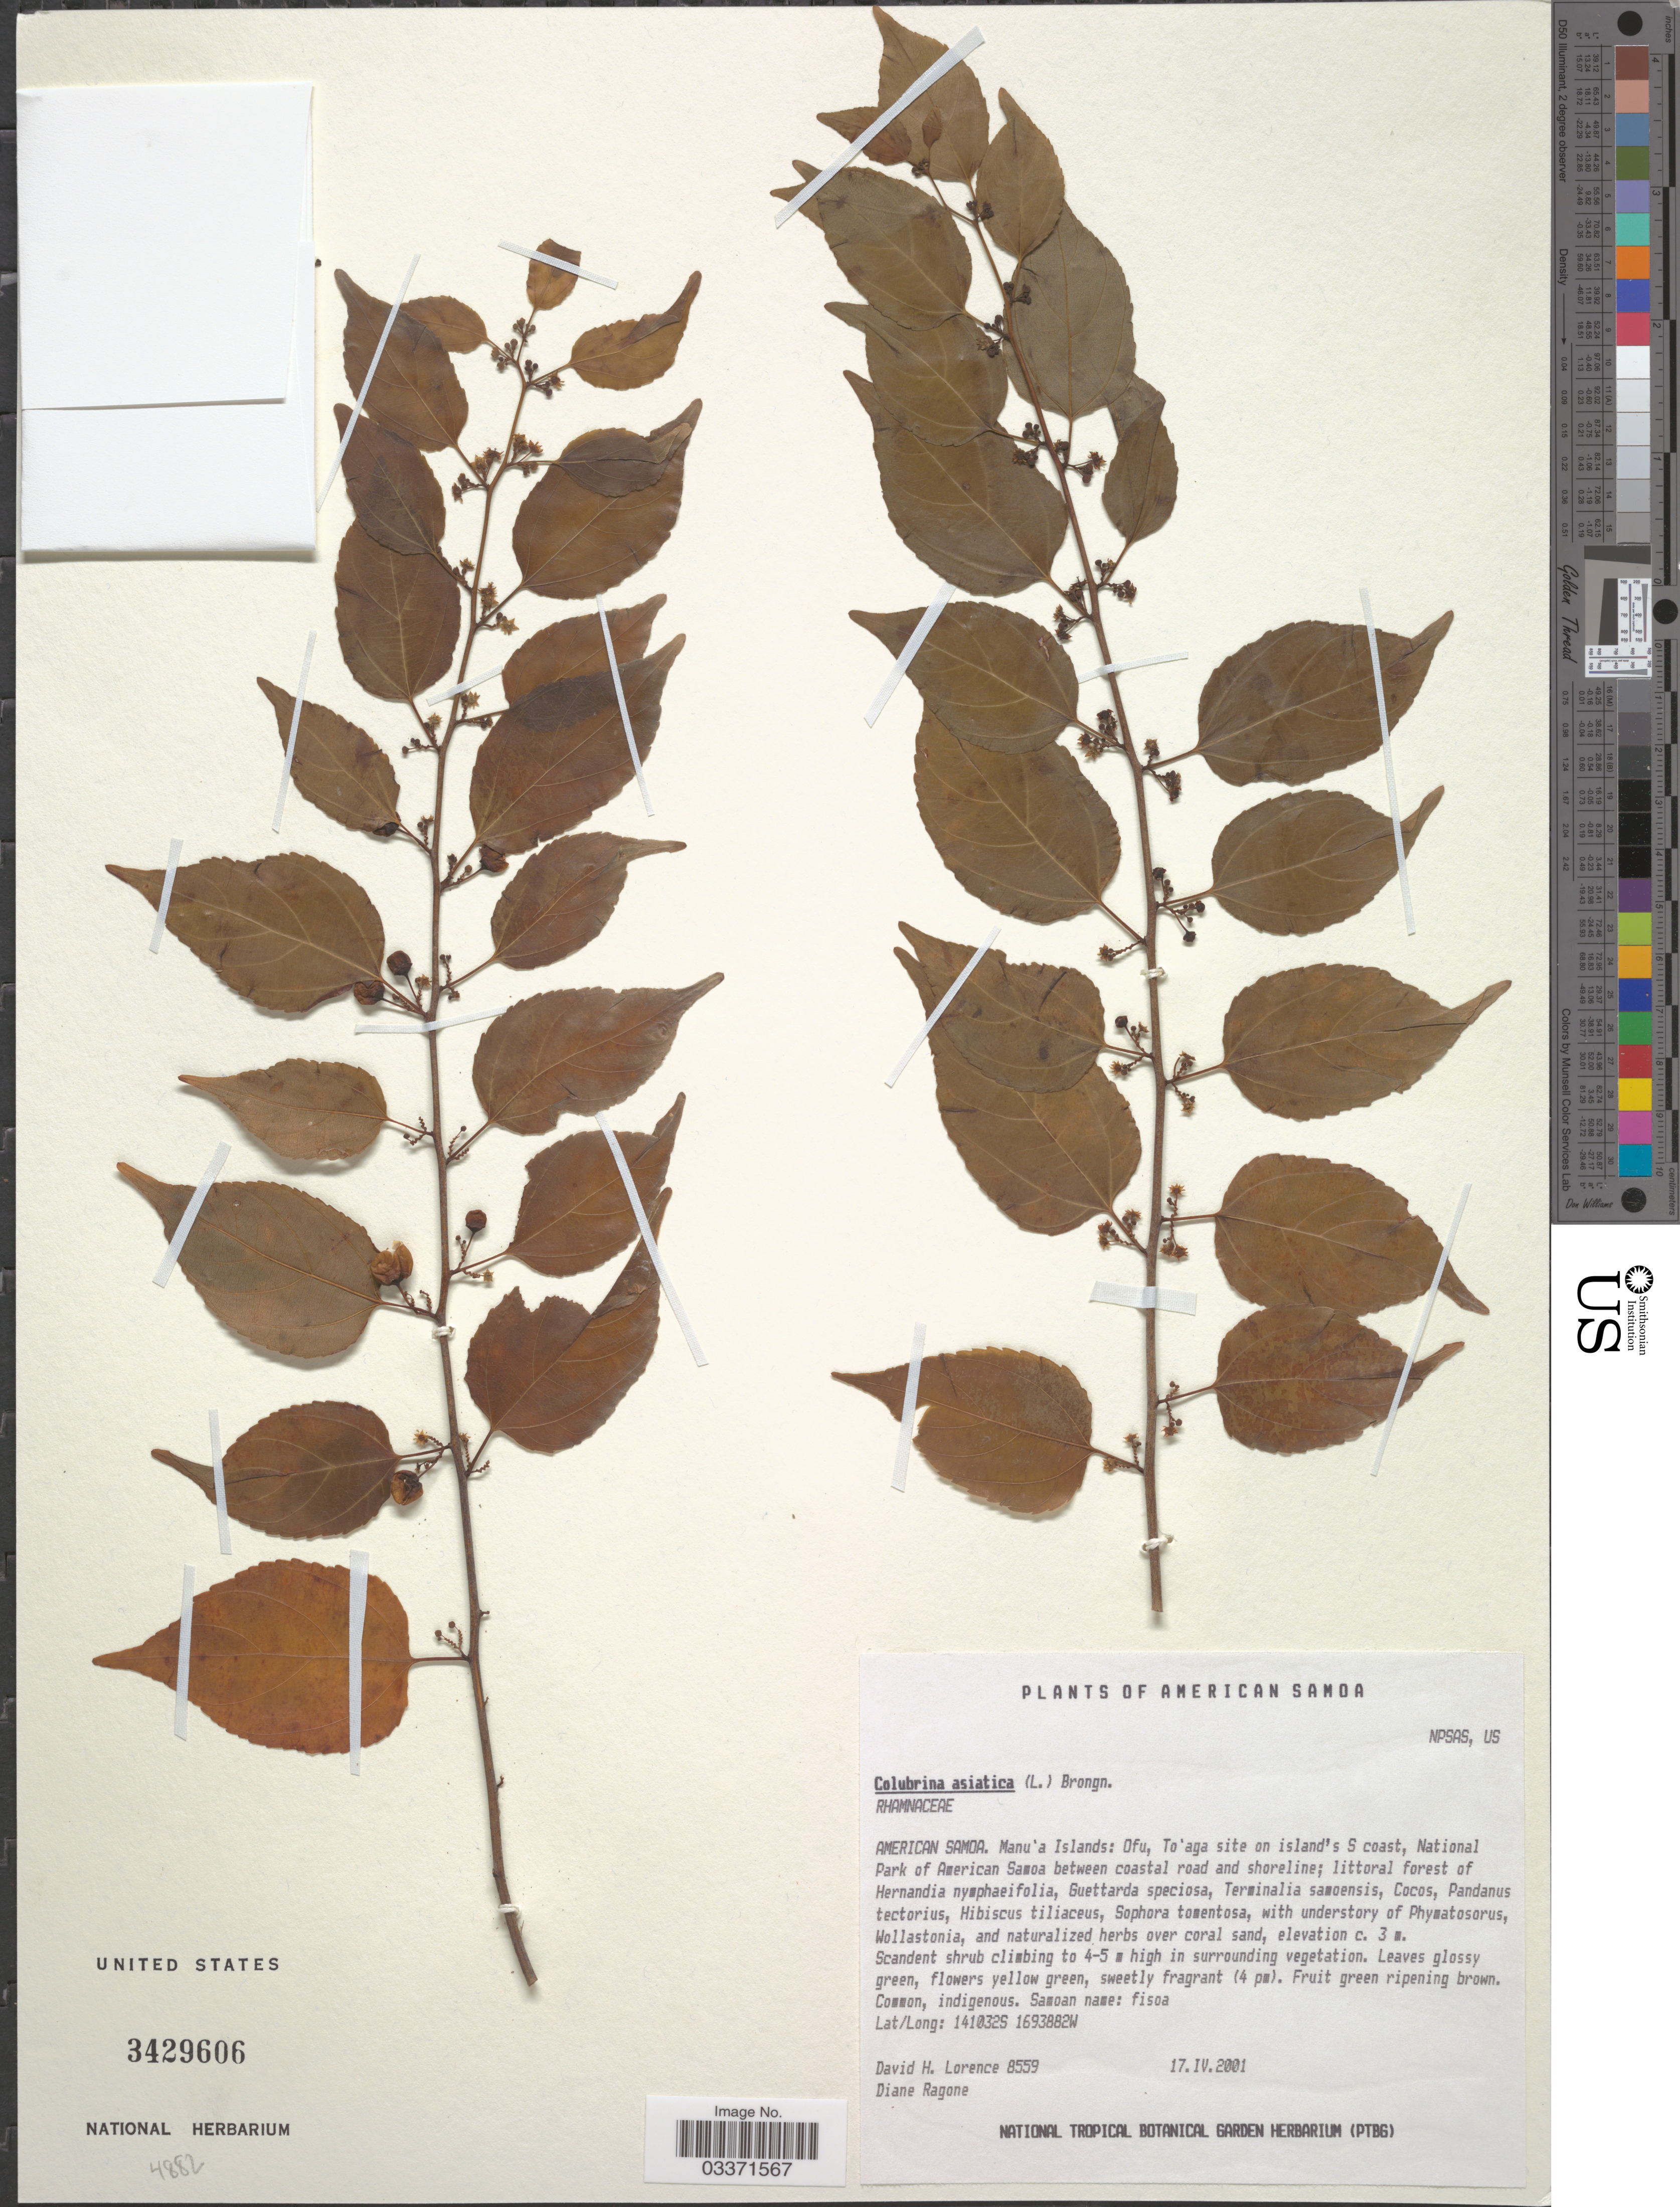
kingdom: Plantae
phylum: Tracheophyta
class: Magnoliopsida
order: Rosales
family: Rhamnaceae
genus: Colubrina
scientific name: Colubrina asiatica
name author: (L.) Brongn.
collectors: D. Lorence & D. Ragone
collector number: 8559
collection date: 2001-04-17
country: American Samoa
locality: Manu'a Islands: Ofu, To'aga site on island's S coast, National Park of American Samoa between coastal road and shoreline.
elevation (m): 3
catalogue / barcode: US 3429606